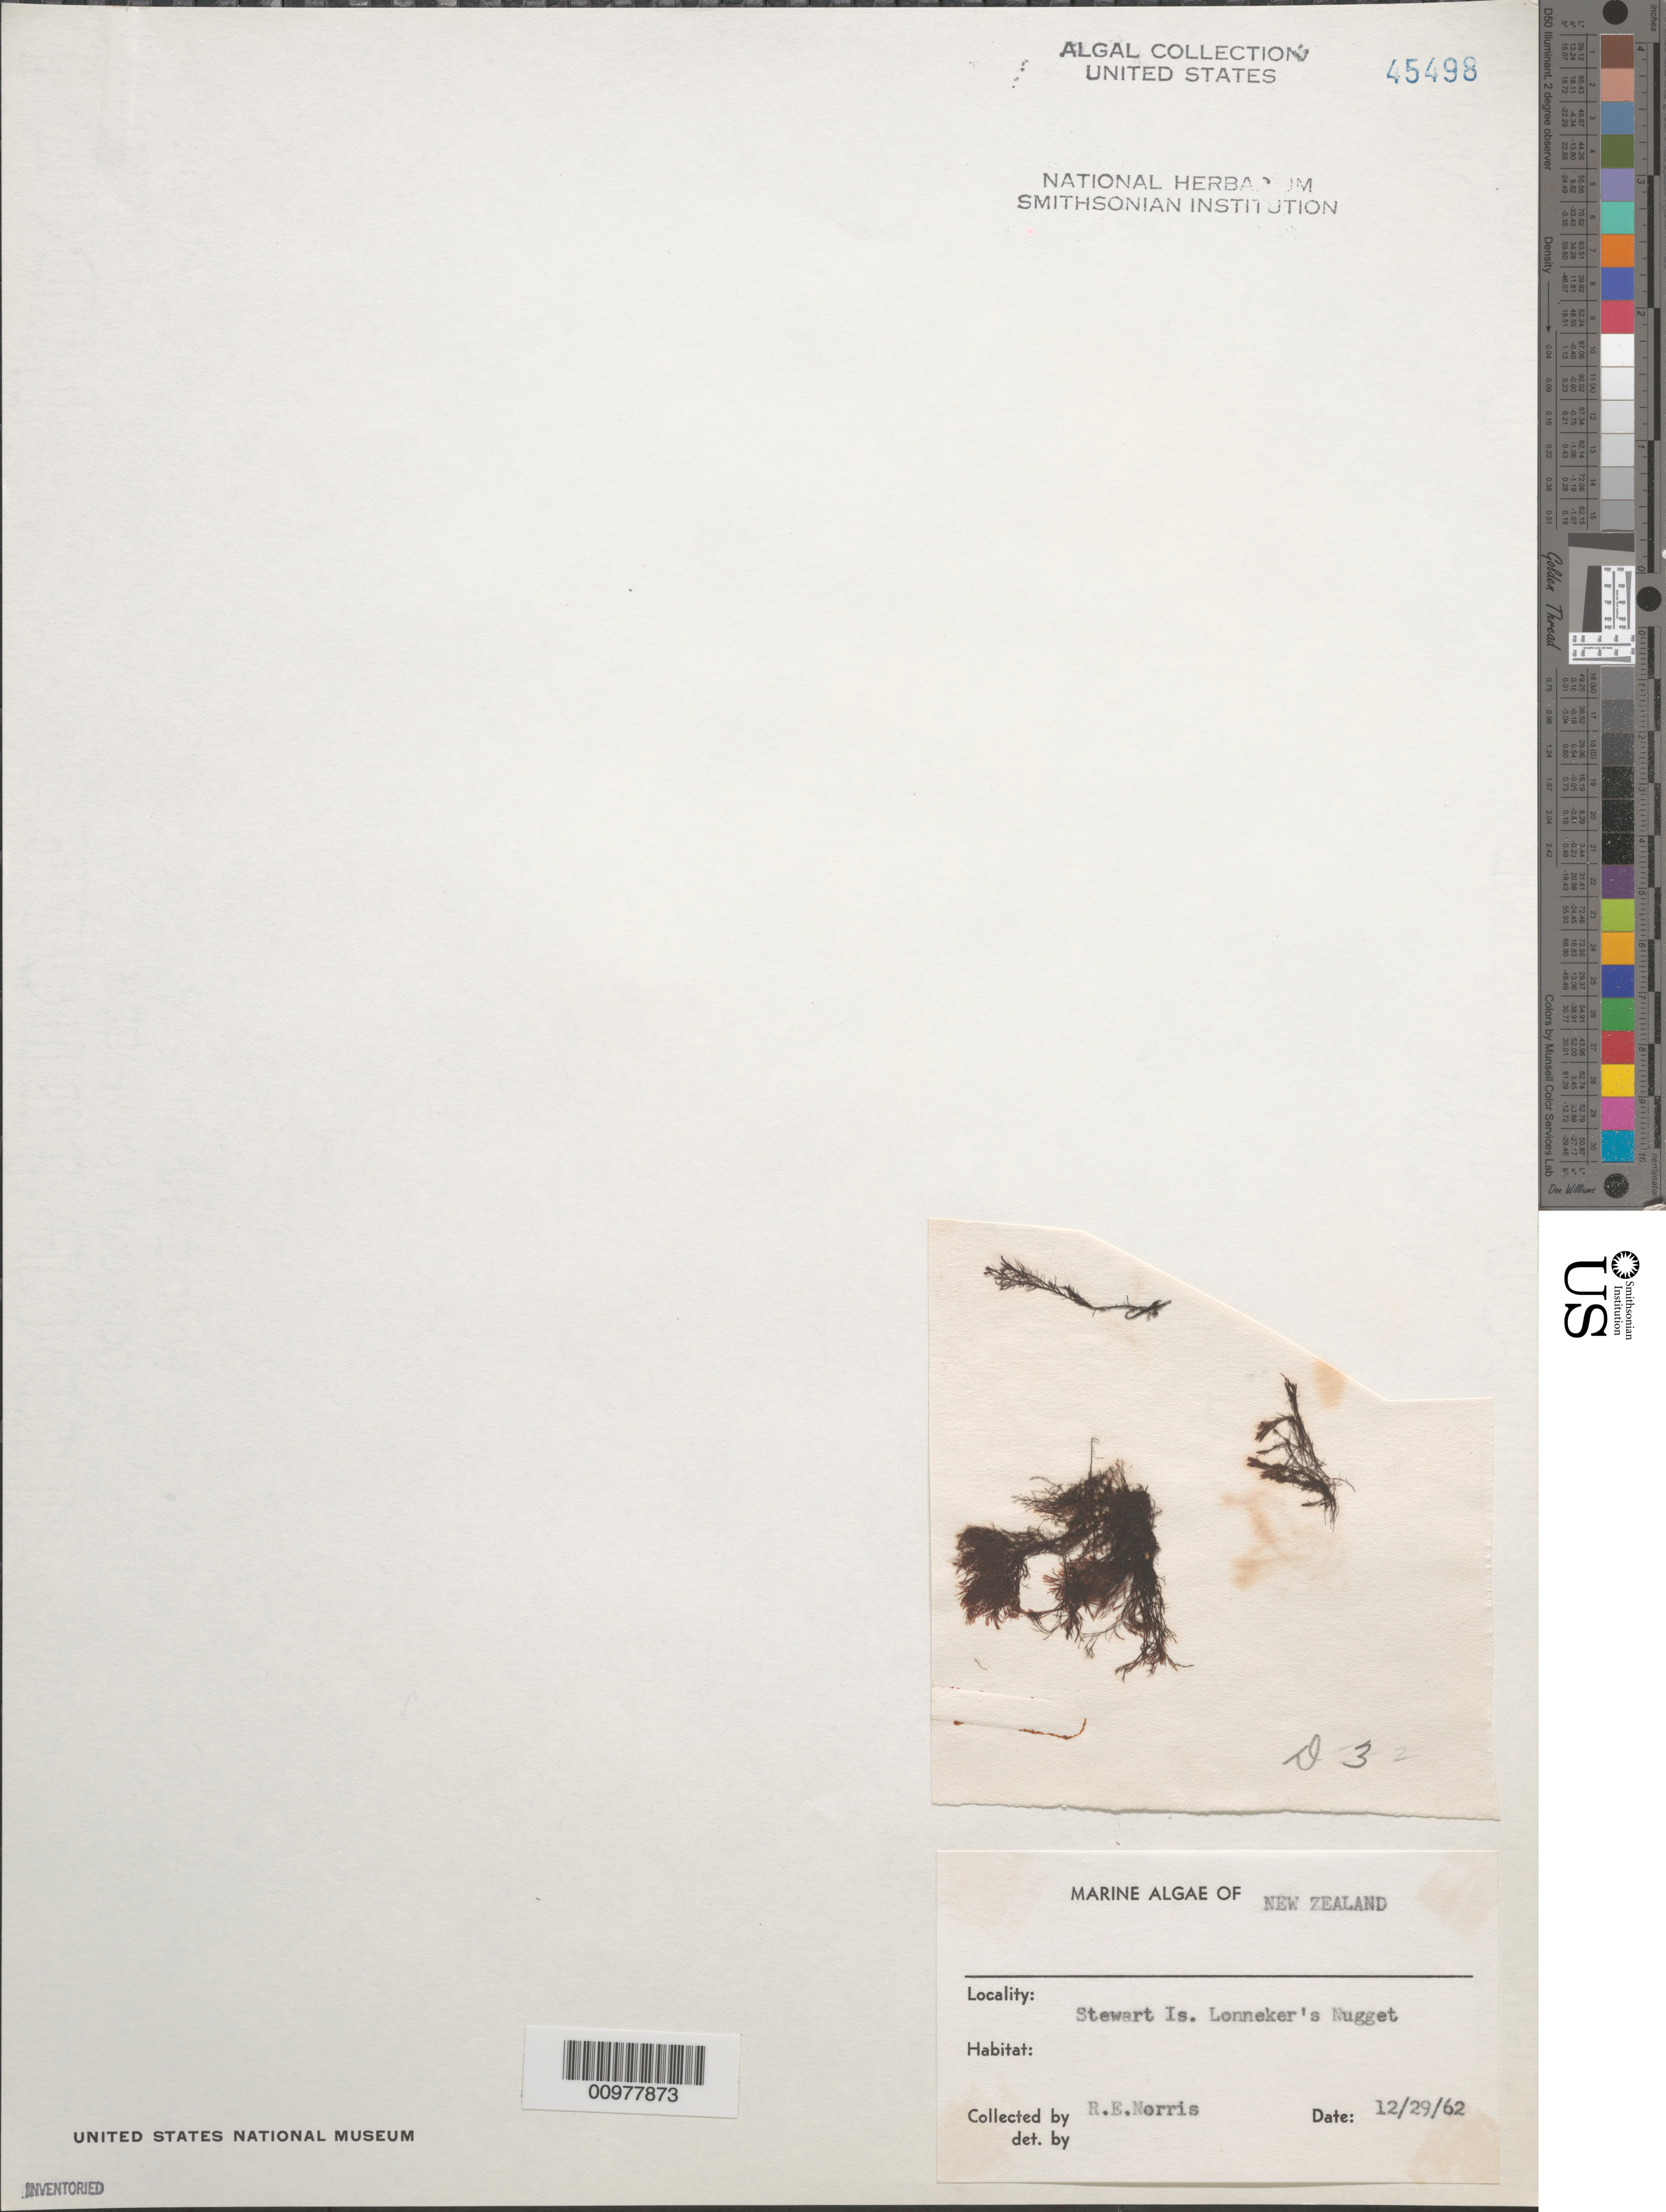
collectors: R. E. Norris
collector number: D-3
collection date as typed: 29 Dec 1962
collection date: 1962-12-29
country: New Zealand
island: Stewart Island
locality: Lonneker's Nugget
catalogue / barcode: US 45498